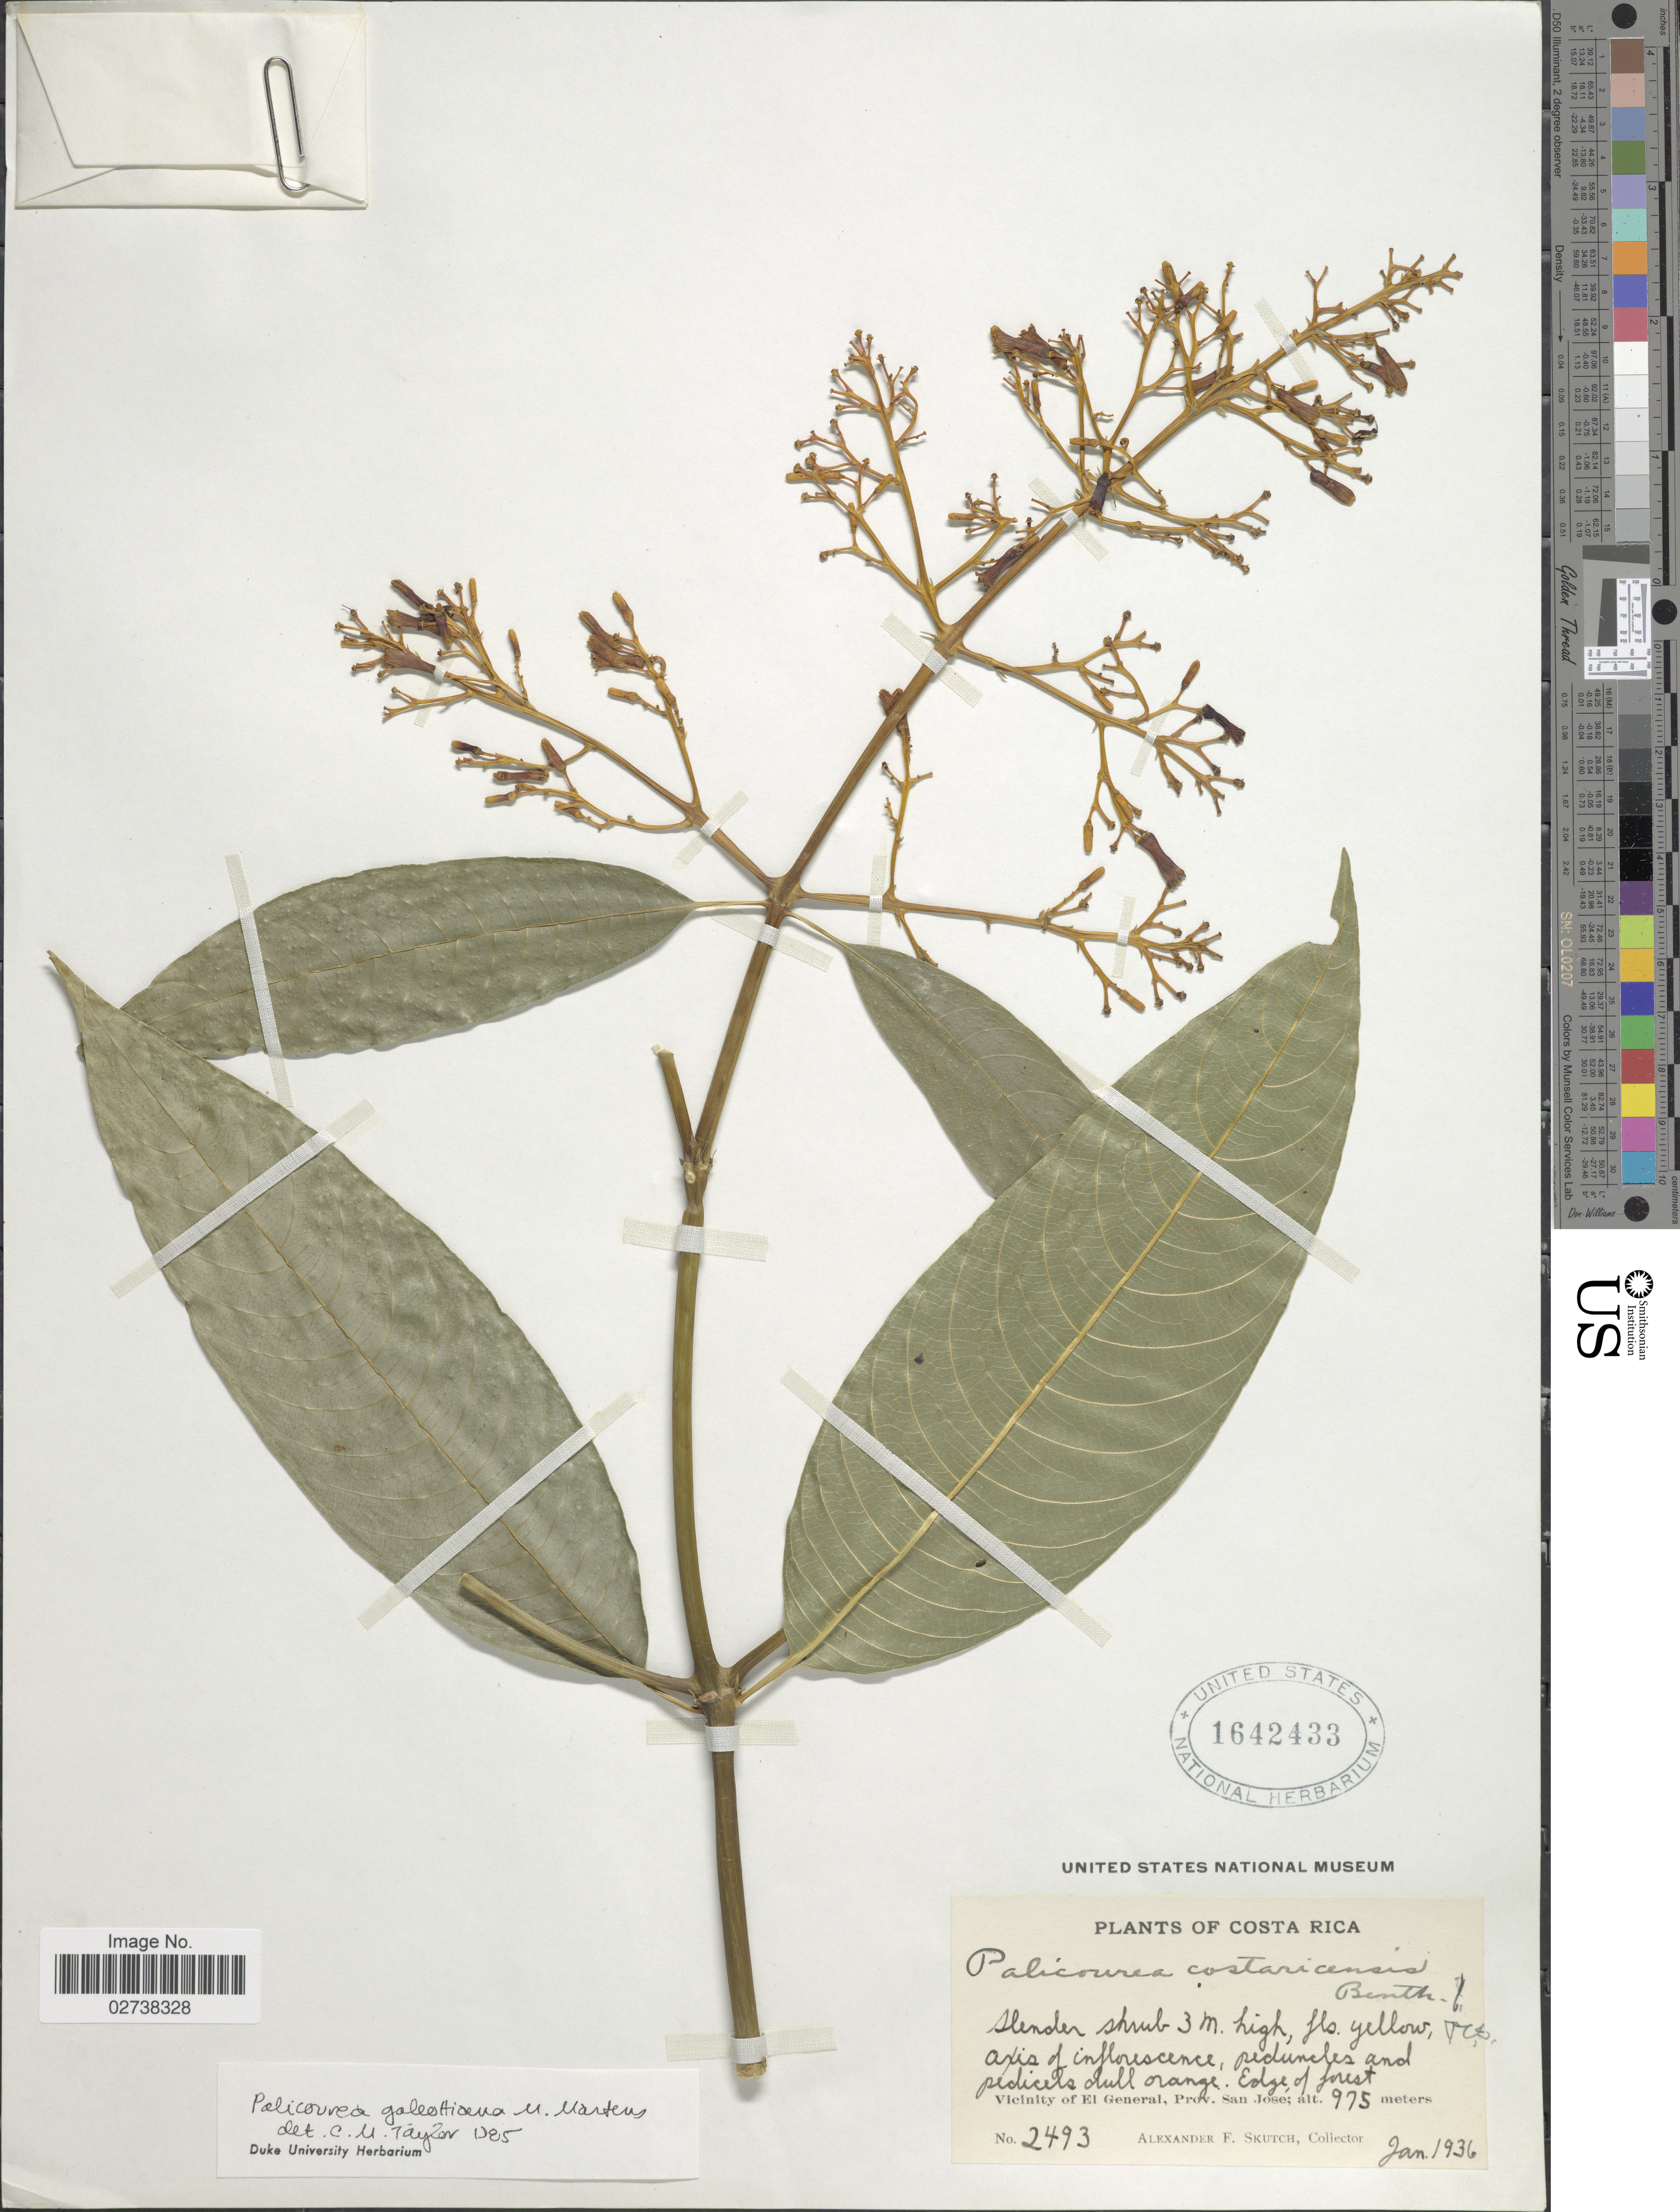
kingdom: Plantae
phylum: Tracheophyta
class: Magnoliopsida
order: Gentianales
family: Rubiaceae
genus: Palicourea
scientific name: Palicourea galeottiana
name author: M. Martens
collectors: A. F. Skutch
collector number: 2493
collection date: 1936-01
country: Costa Rica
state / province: San José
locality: Vicinity of El General, Prov. San Jose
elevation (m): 975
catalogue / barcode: US 1642433